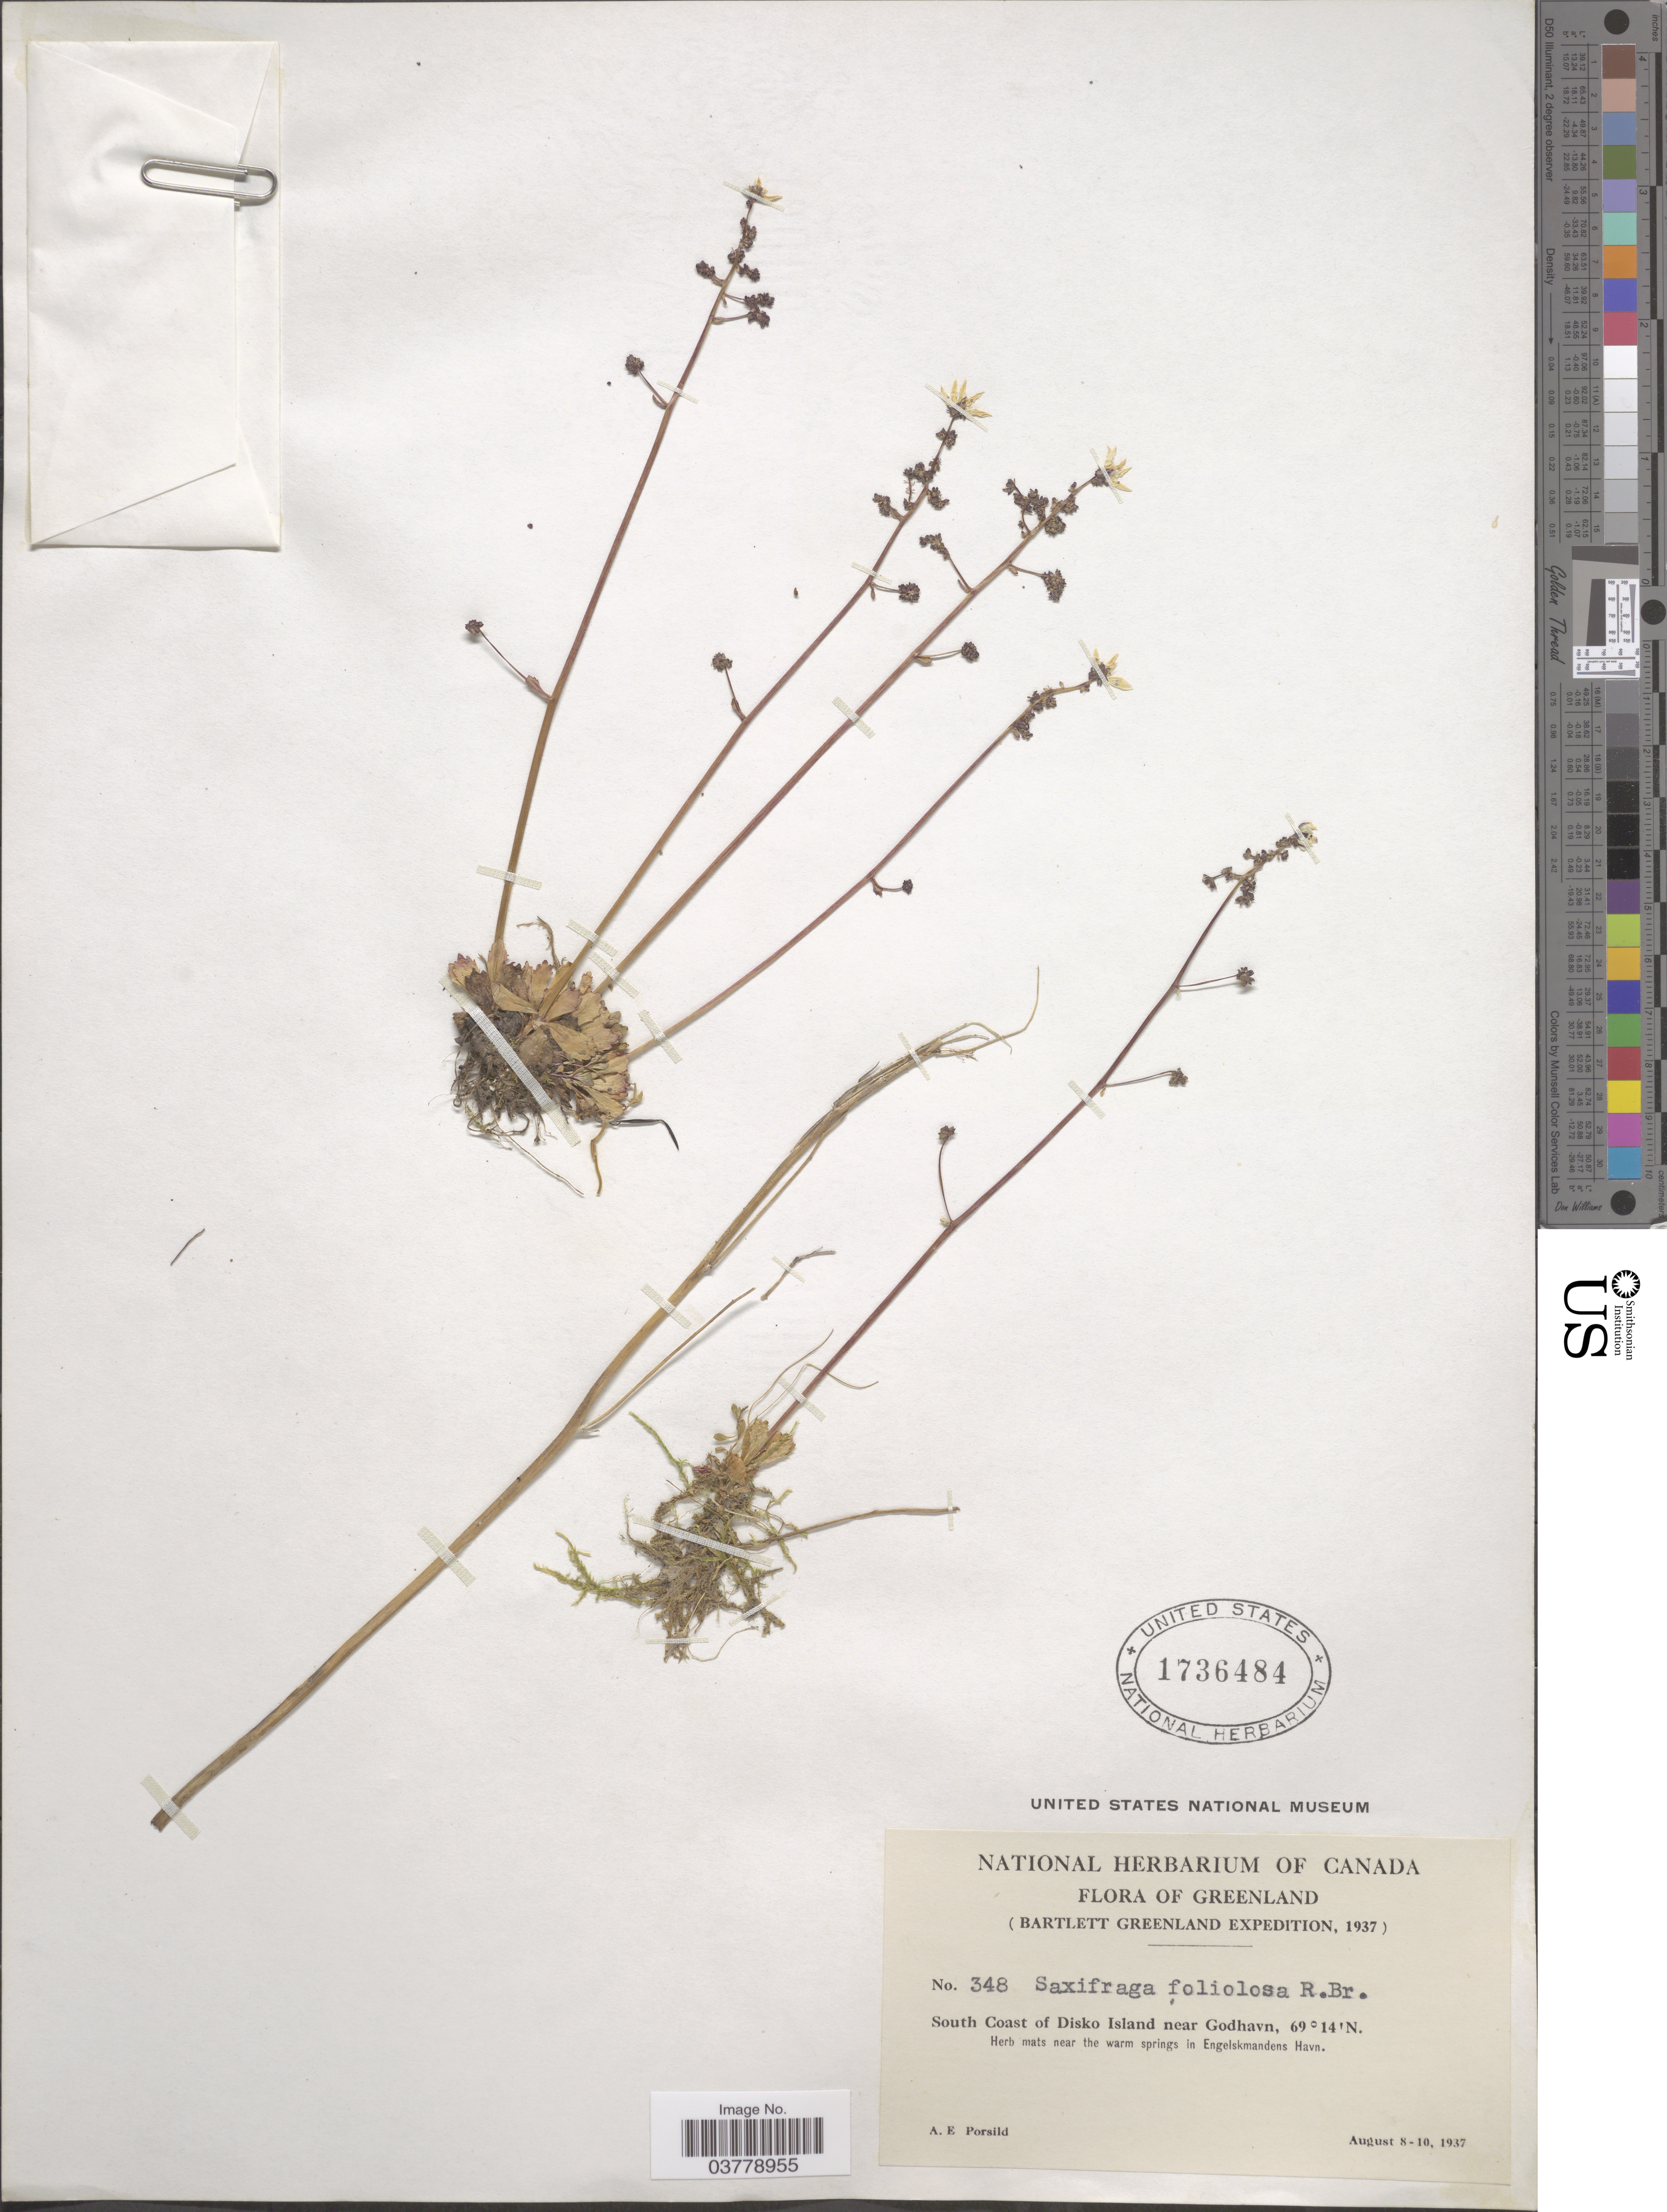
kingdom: Plantae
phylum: Tracheophyta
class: Magnoliopsida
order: Saxifragales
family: Saxifragaceae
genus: Micranthes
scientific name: Micranthes foliolosa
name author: (R. Br.) Gornall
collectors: A. E. Porsild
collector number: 348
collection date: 1937-08-08/1937-08-10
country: Greenland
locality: South Coast of Disko Island near Godhavn. Herb mats near the warm springs in Engelskmandens Havn.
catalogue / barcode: US 1736484